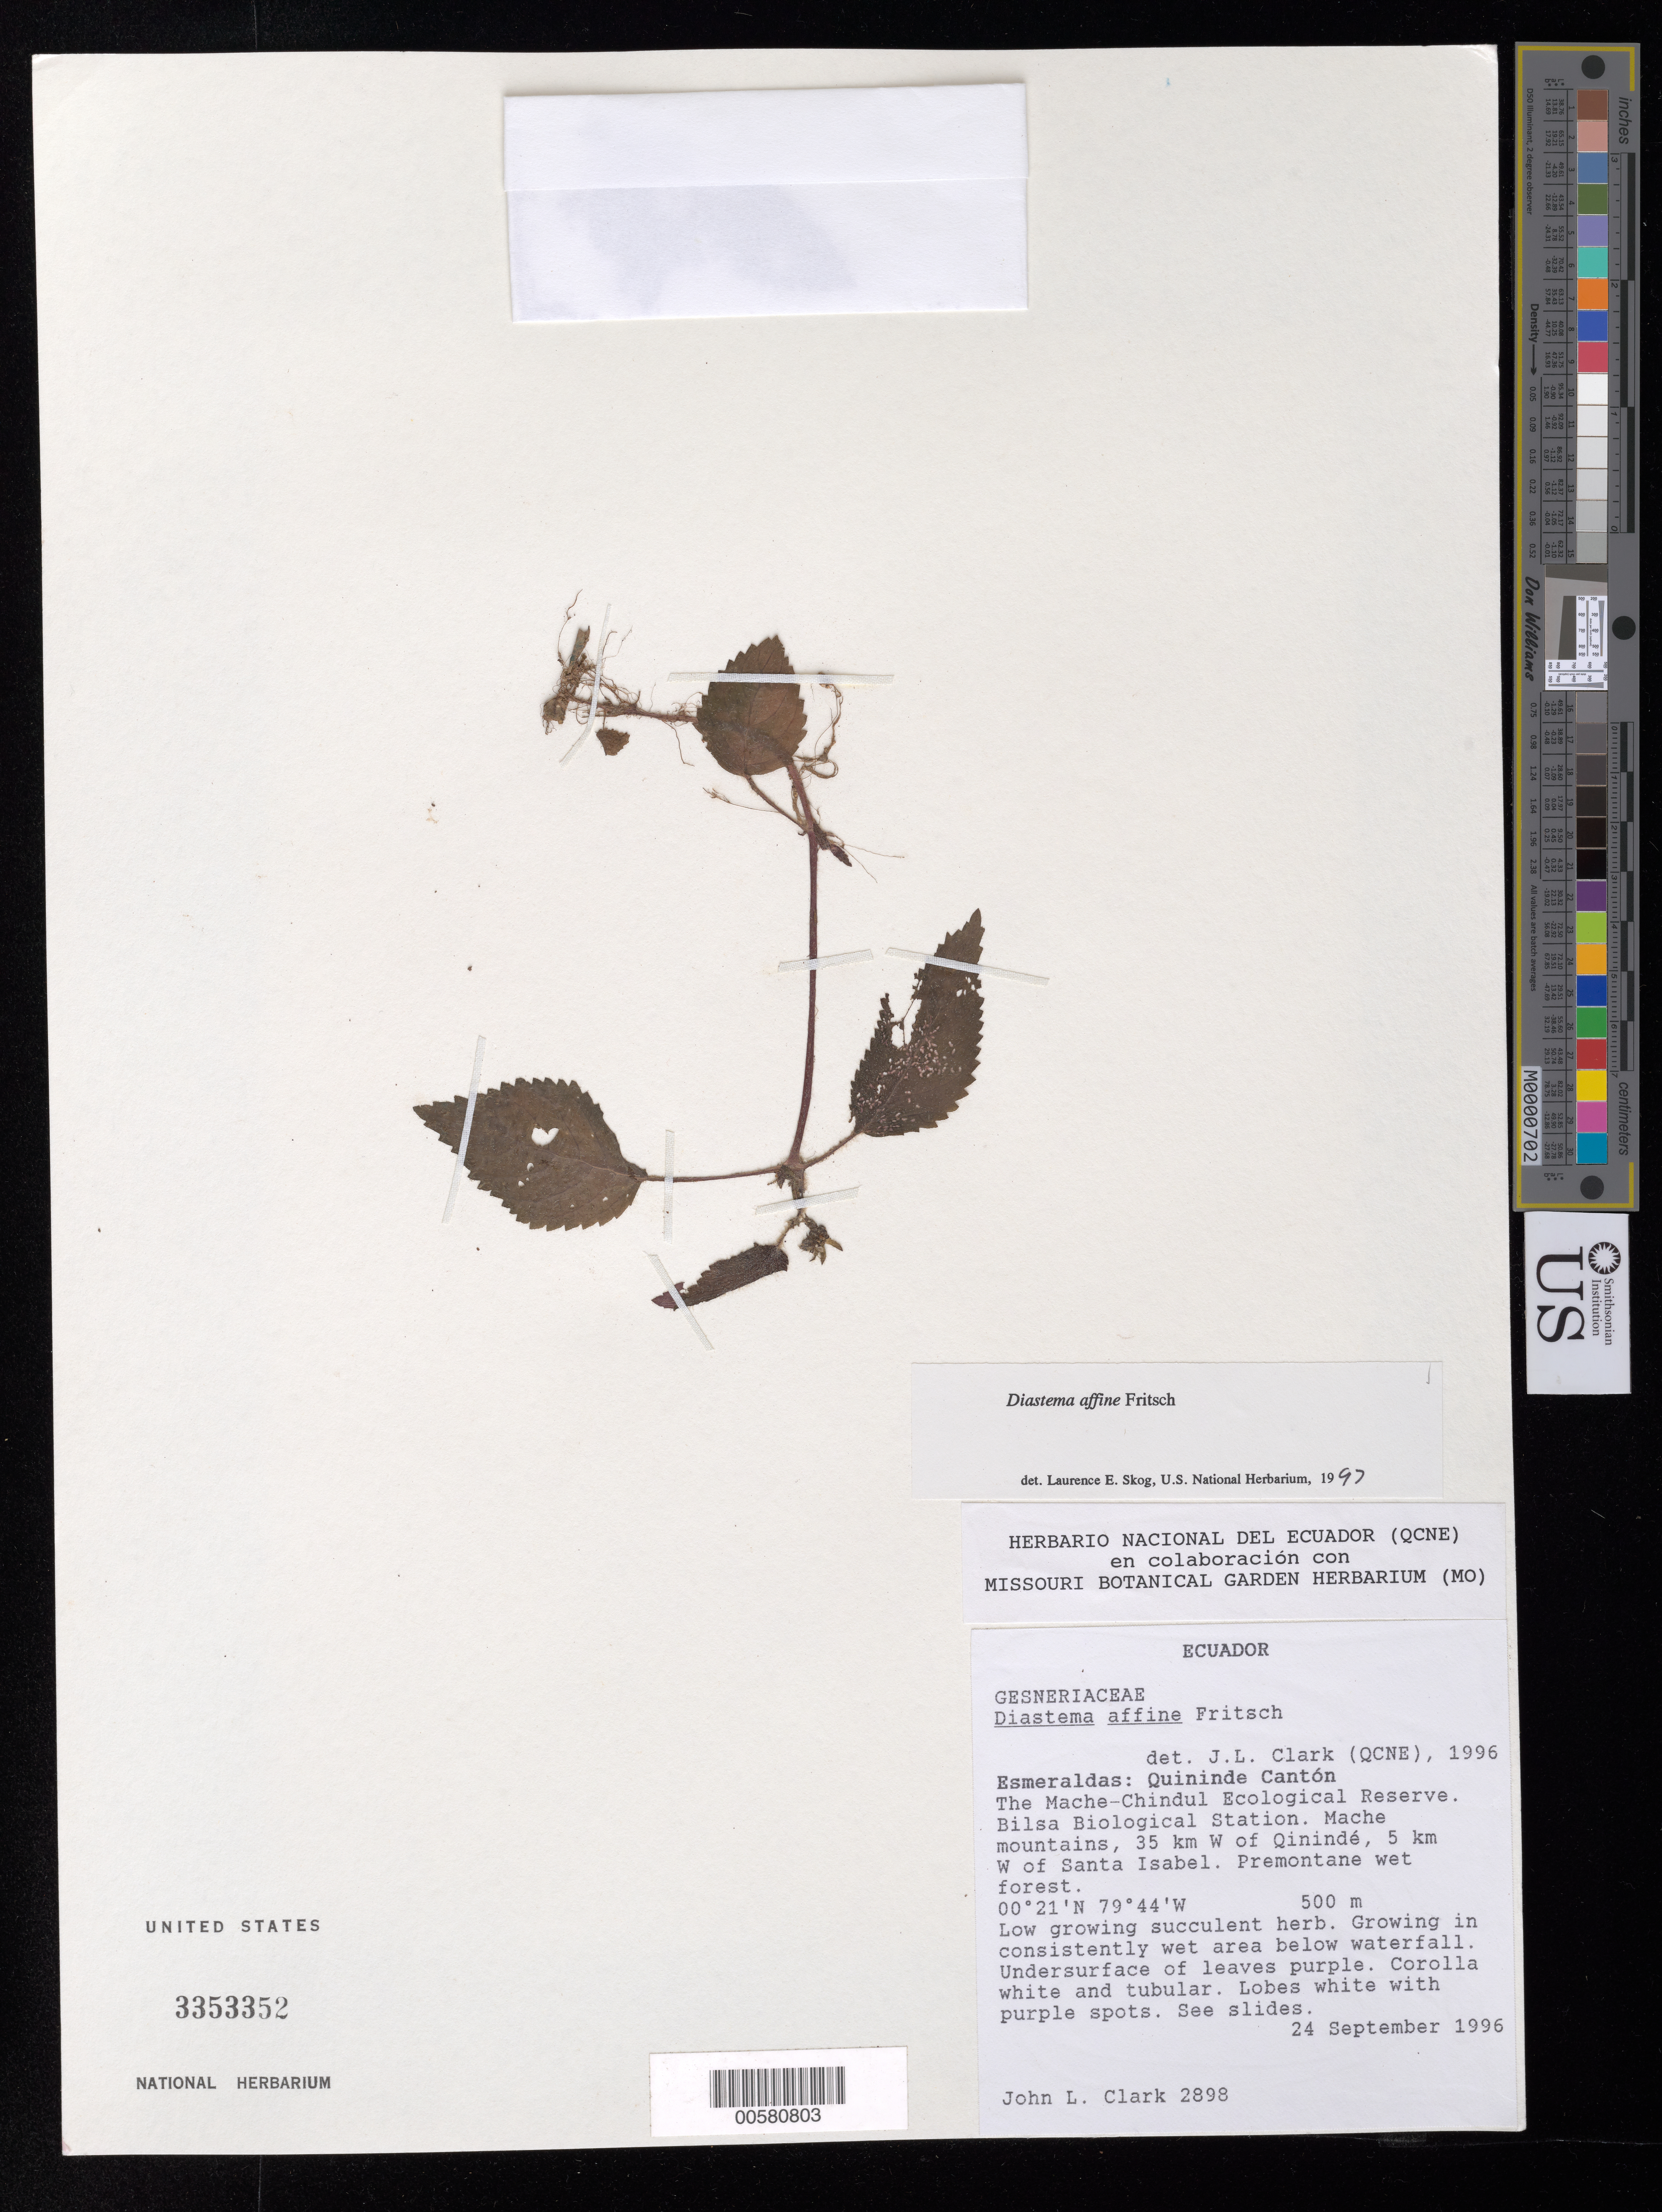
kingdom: Plantae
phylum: Tracheophyta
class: Magnoliopsida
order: Lamiales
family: Gesneriaceae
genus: Diastema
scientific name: Diastema affine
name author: Fritsch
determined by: Skog, Laurence E.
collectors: J. L. Clark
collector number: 2898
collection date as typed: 24 Sep 1996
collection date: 1996-09-24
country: Ecuador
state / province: Esmeraldas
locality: Quininde Cantón. Mache-Chindul Ecological Reserve, Bilsa Biological Station, Mache mountains, 35 km W of Quinindé, 5 km W of Santa Isabel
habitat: Premontane wet forest; growing in consistently wet area below waterfall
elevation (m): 500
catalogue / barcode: US 3353352